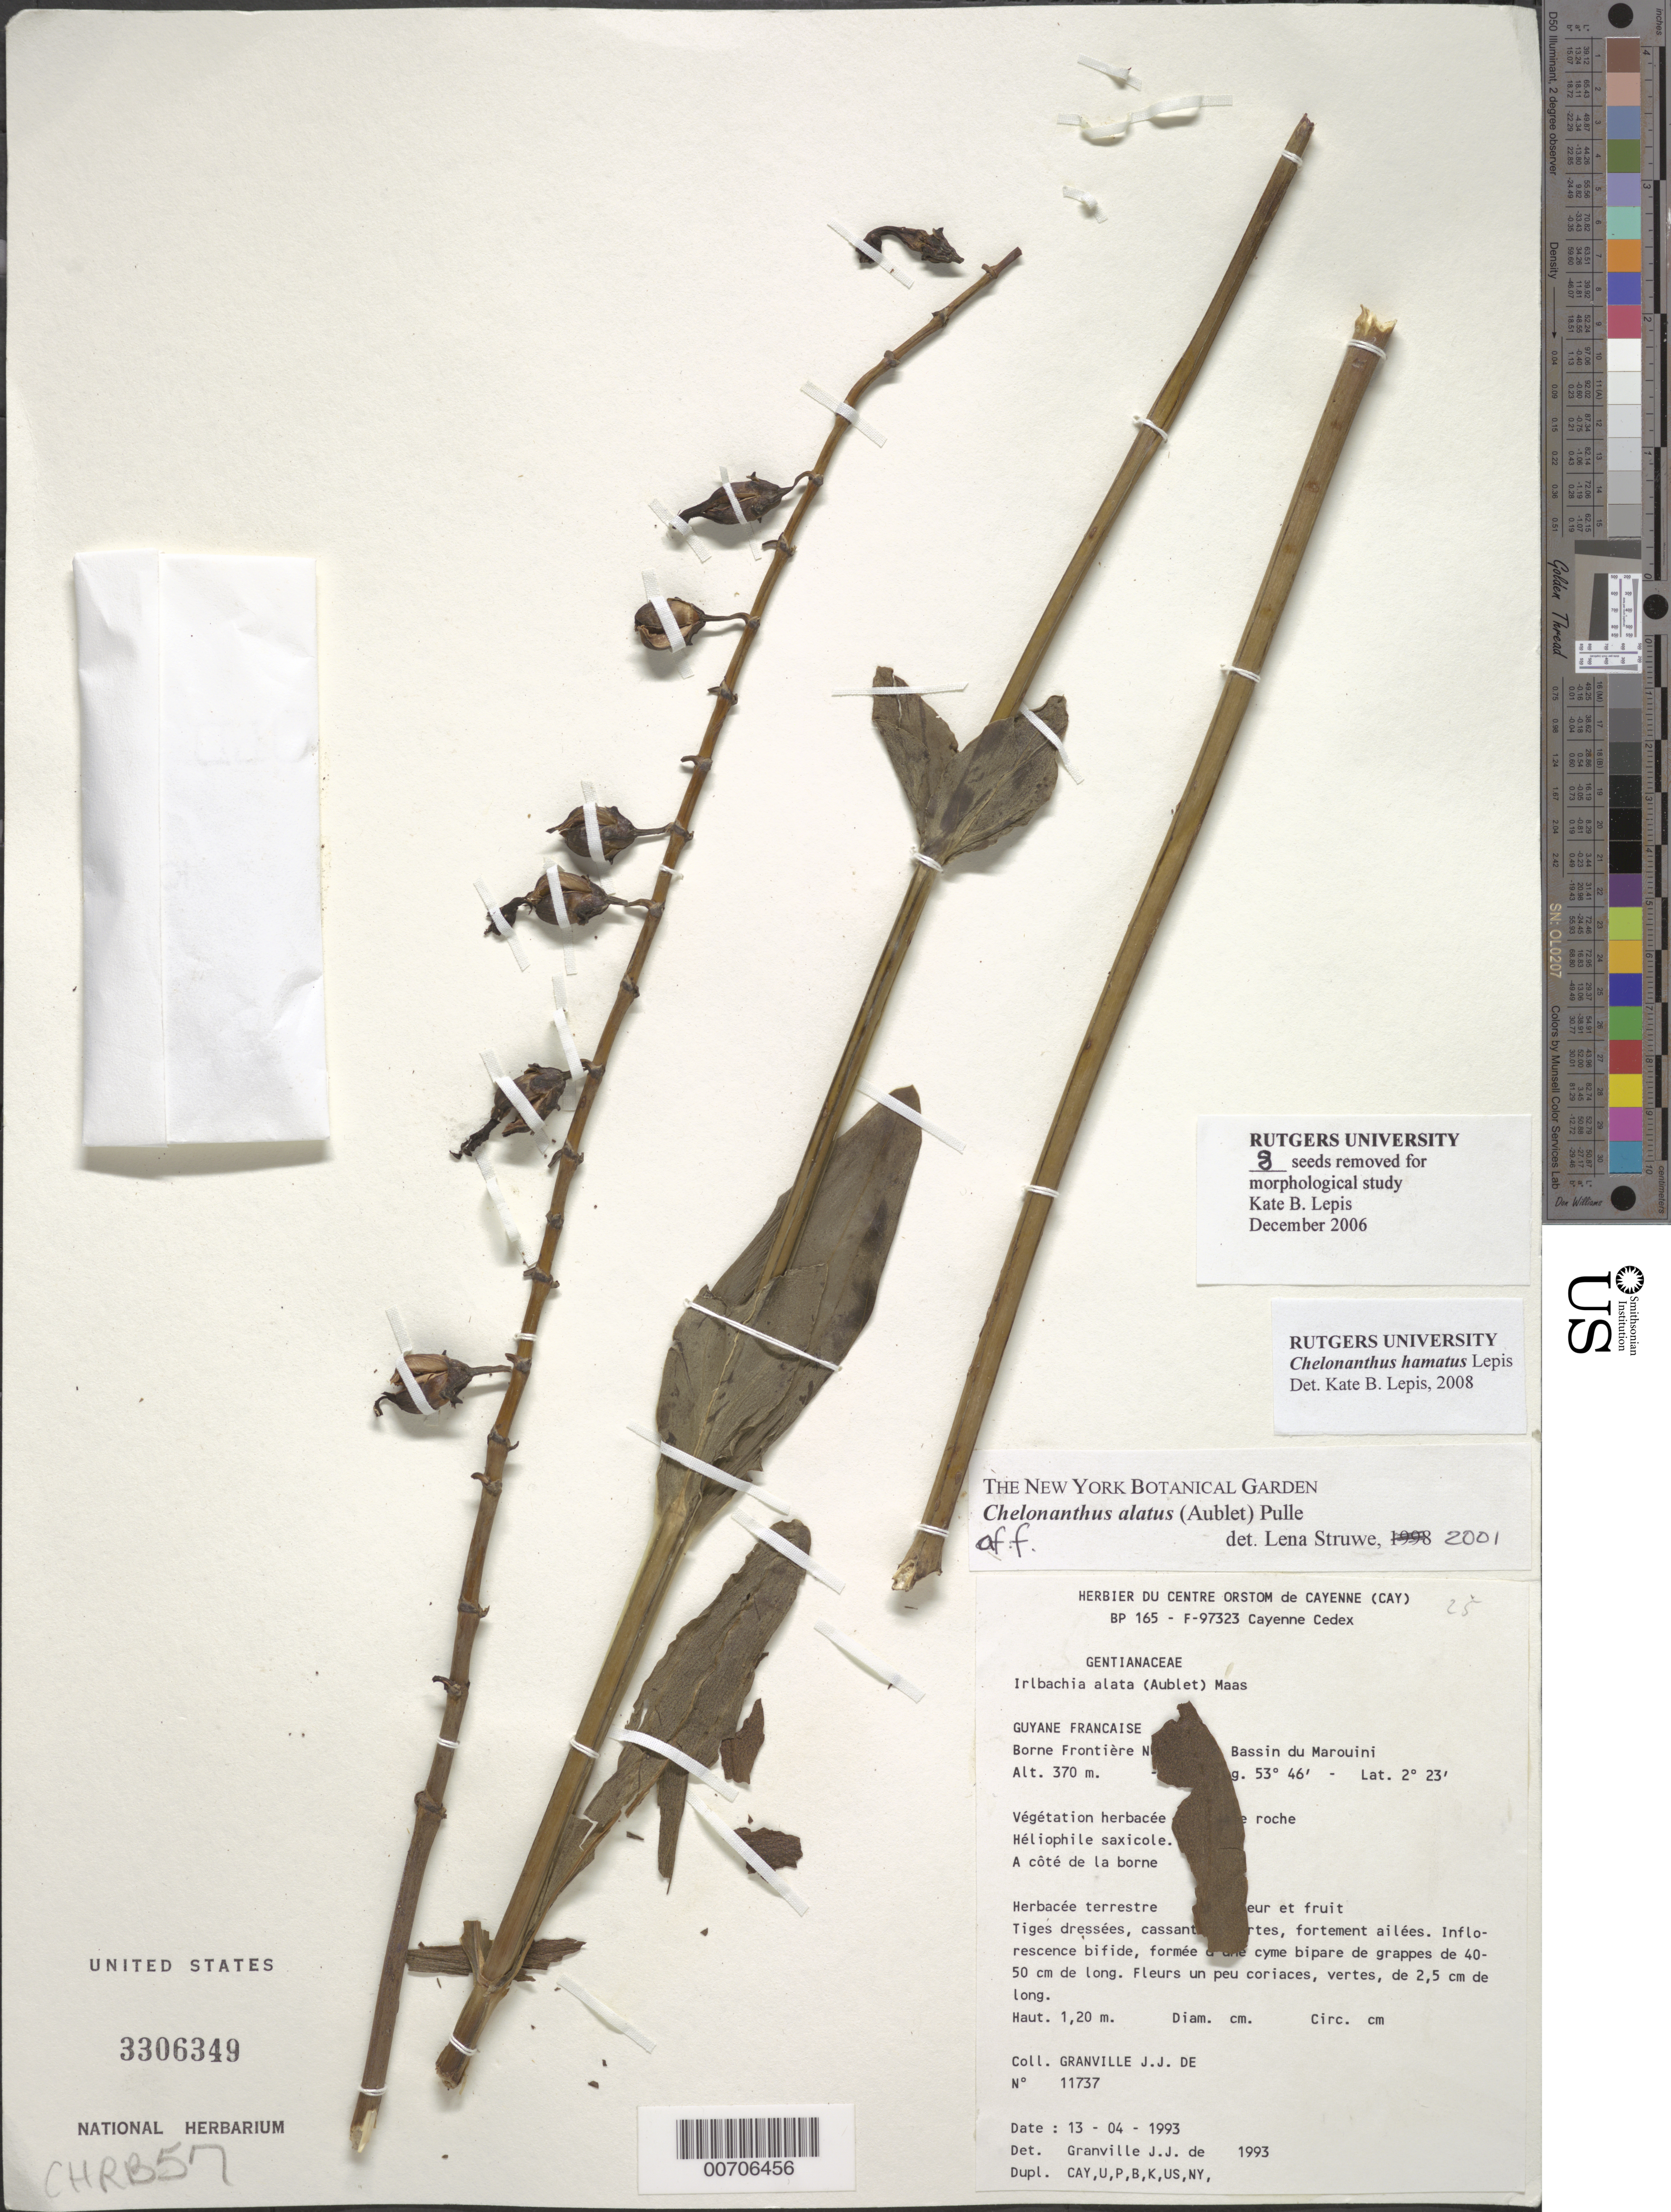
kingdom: Plantae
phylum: Tracheophyta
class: Magnoliopsida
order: Gentianales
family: Gentianaceae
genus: Chelonanthus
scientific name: Chelonanthus hamatus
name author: Lepis in Struwe & et al.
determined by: Lepis, Kate B.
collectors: J.-J. de Granville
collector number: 11737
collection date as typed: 13-Apr-93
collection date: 1993-04-13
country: French Guiana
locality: Bassin du Marouini, Borne Frontière numéro 4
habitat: Vegetation herbacee de savane roche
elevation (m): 370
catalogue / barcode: US 3306349